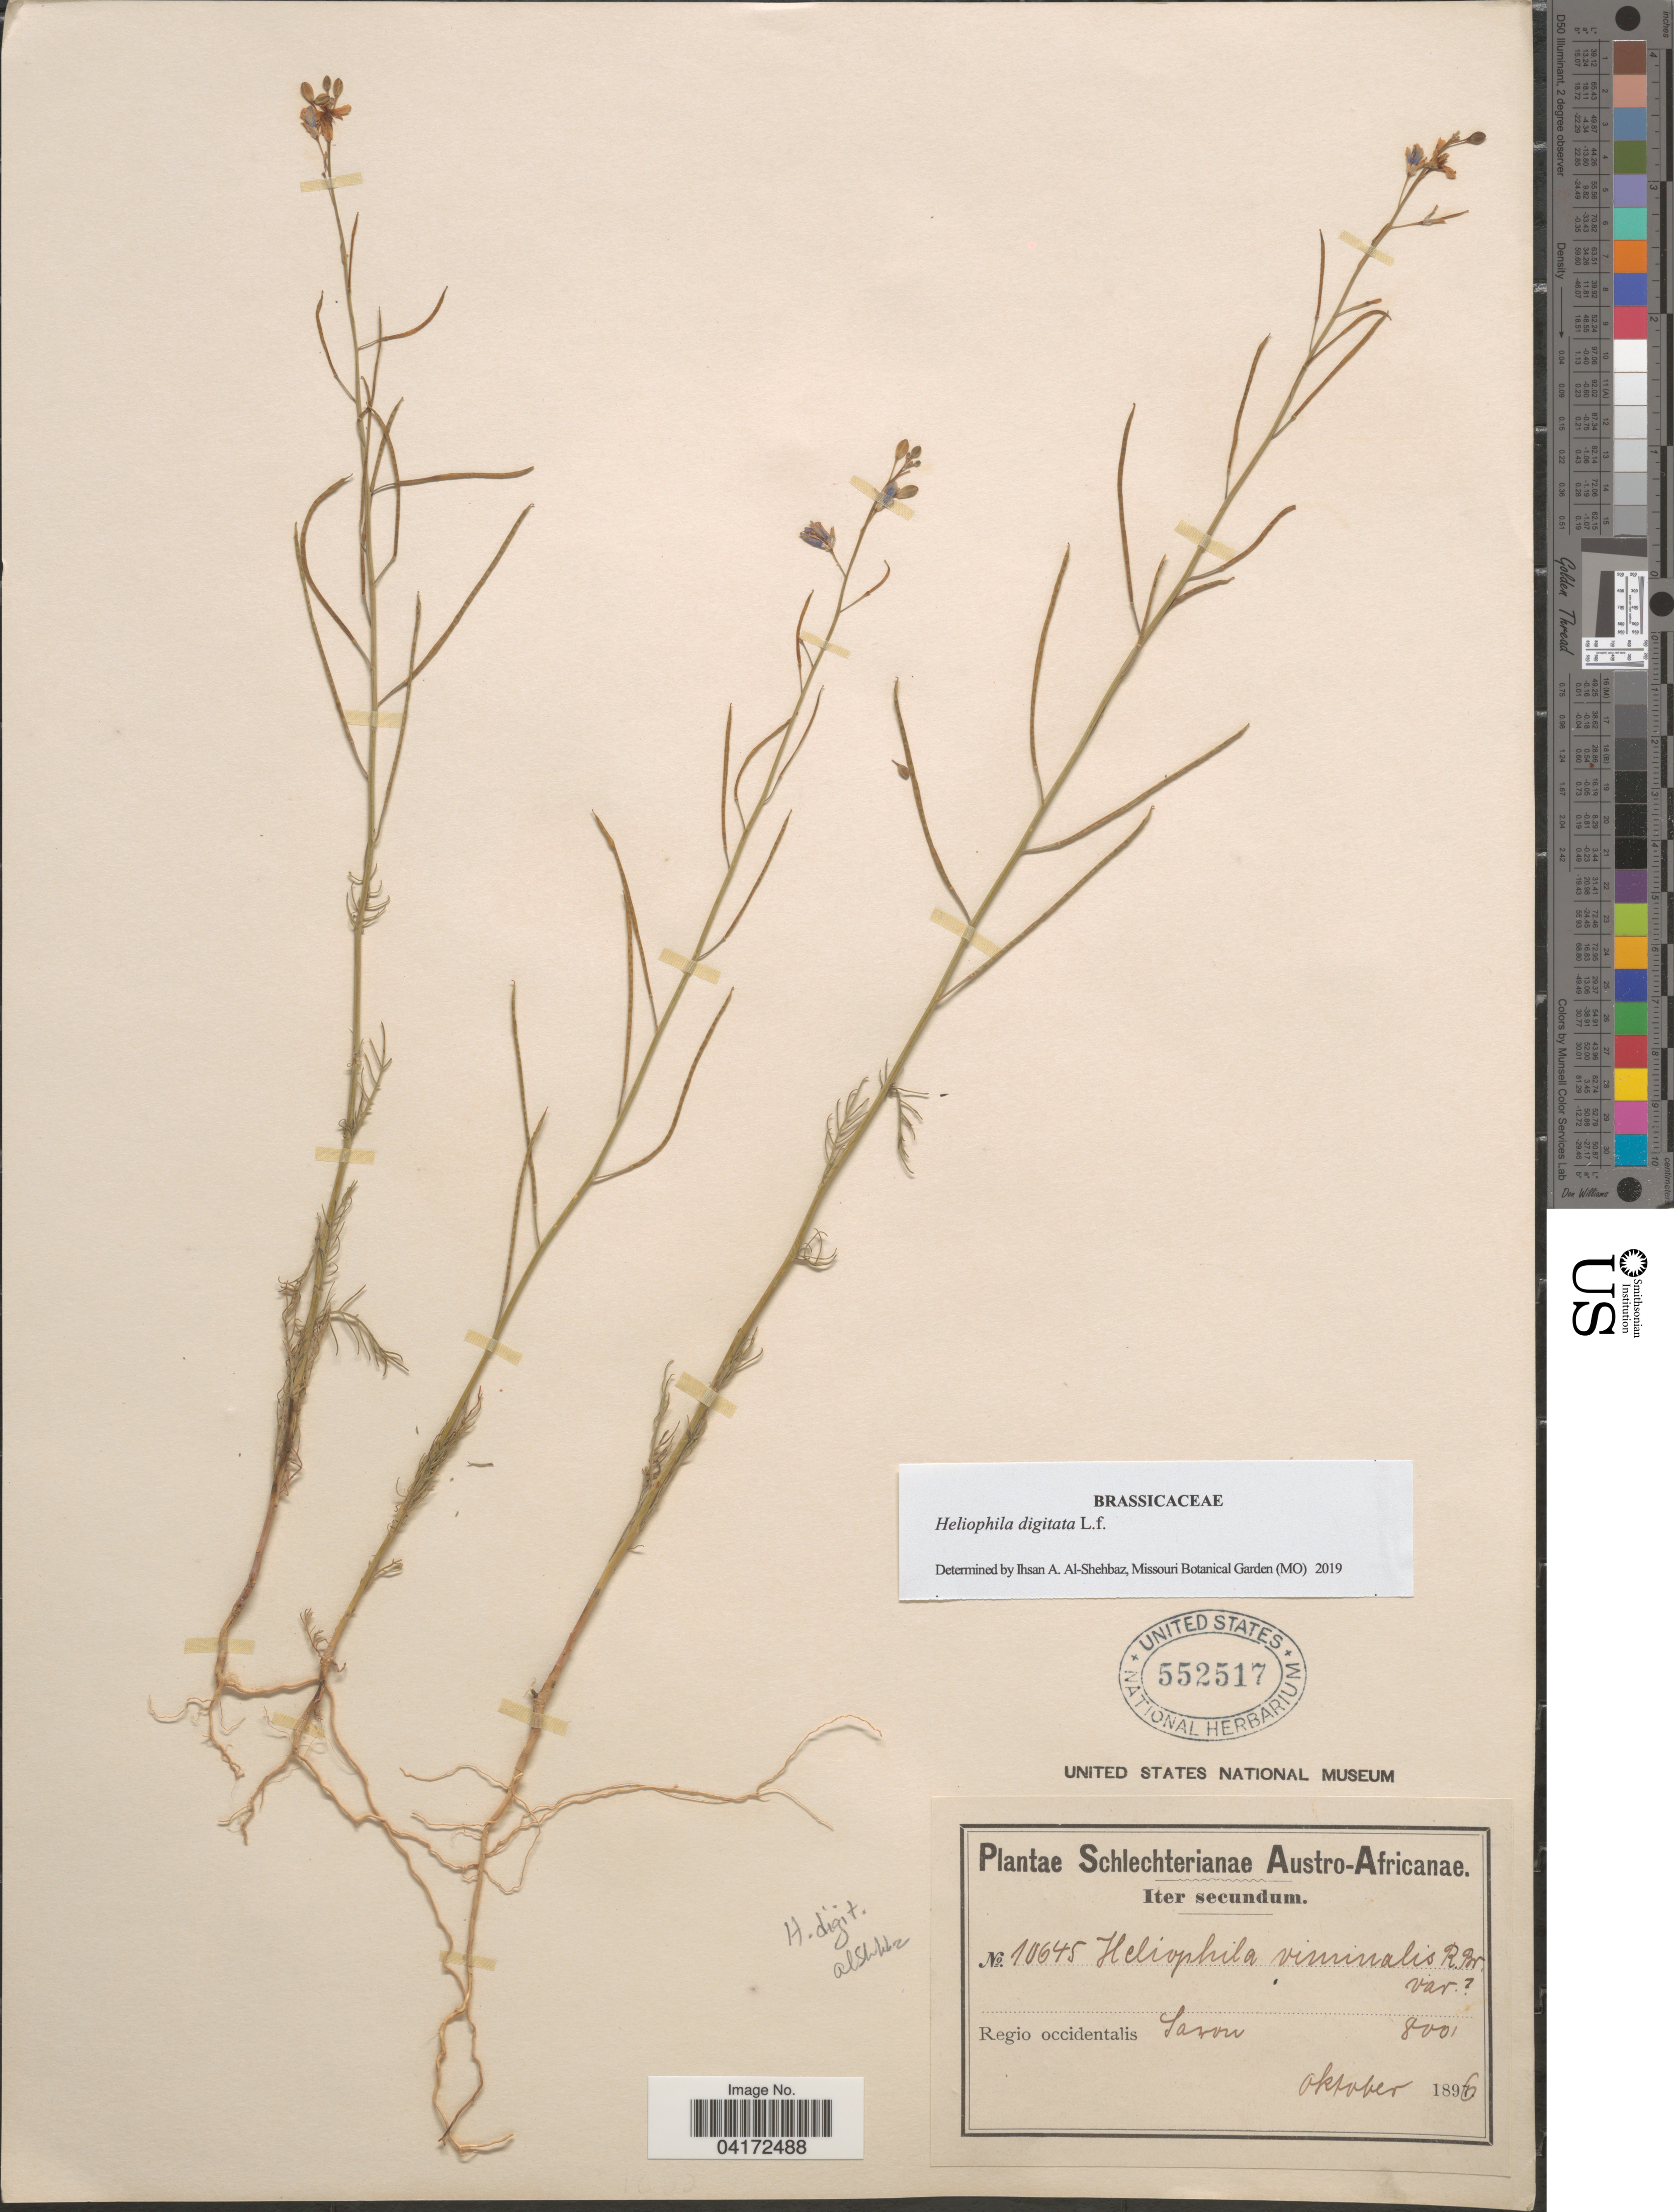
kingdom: Plantae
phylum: Tracheophyta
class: Magnoliopsida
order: Brassicales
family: Brassicaceae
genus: Heliophila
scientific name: Heliophila digitata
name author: L. f.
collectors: Schlechter, --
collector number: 10645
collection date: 1896-10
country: South Africa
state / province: Western Cape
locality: Austro-Africanae. Iter secundum. Regio occidentalis Saron.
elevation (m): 244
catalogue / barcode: US 552517